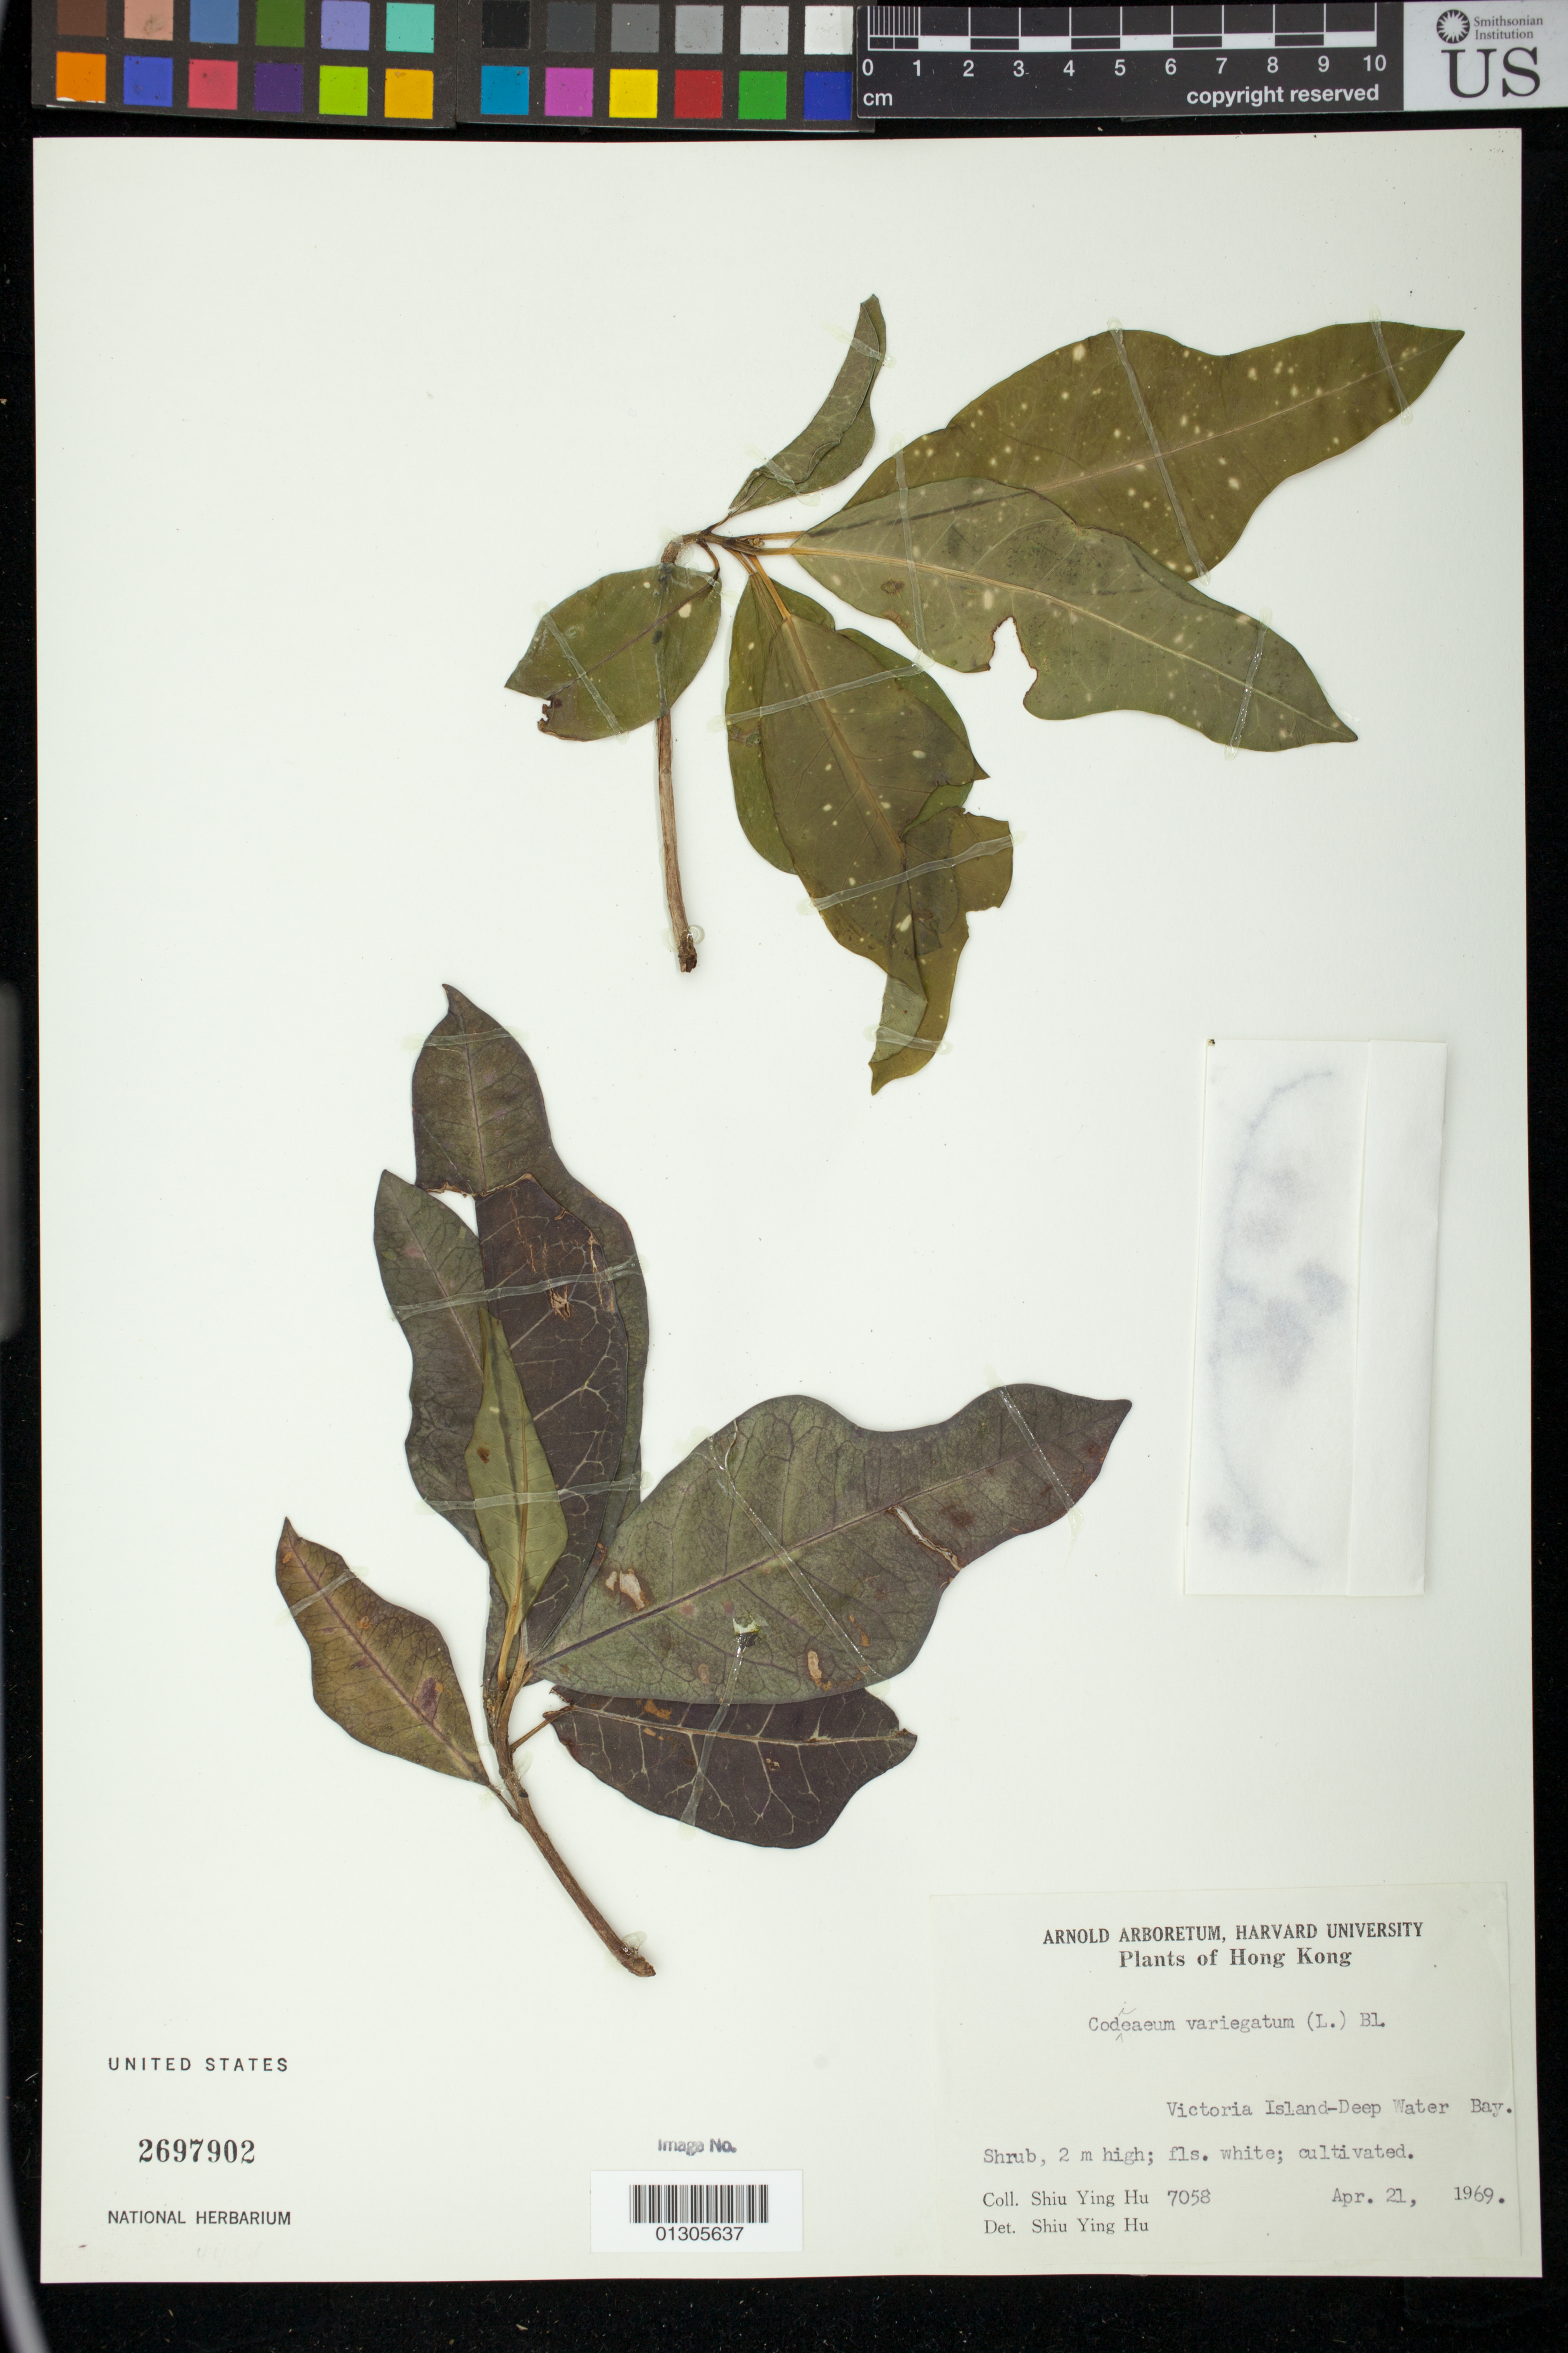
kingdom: Plantae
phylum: Tracheophyta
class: Magnoliopsida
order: Malpighiales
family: Euphorbiaceae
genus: Codiaeum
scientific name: Codiaeum variegatum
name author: (L.) Rumph. ex A. Juss.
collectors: S. Y. Hu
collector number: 7058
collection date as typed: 21 Apr 1969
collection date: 1969-04-21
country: China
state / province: Hong Kong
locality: Victoria island, deep water bay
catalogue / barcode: US 2697902